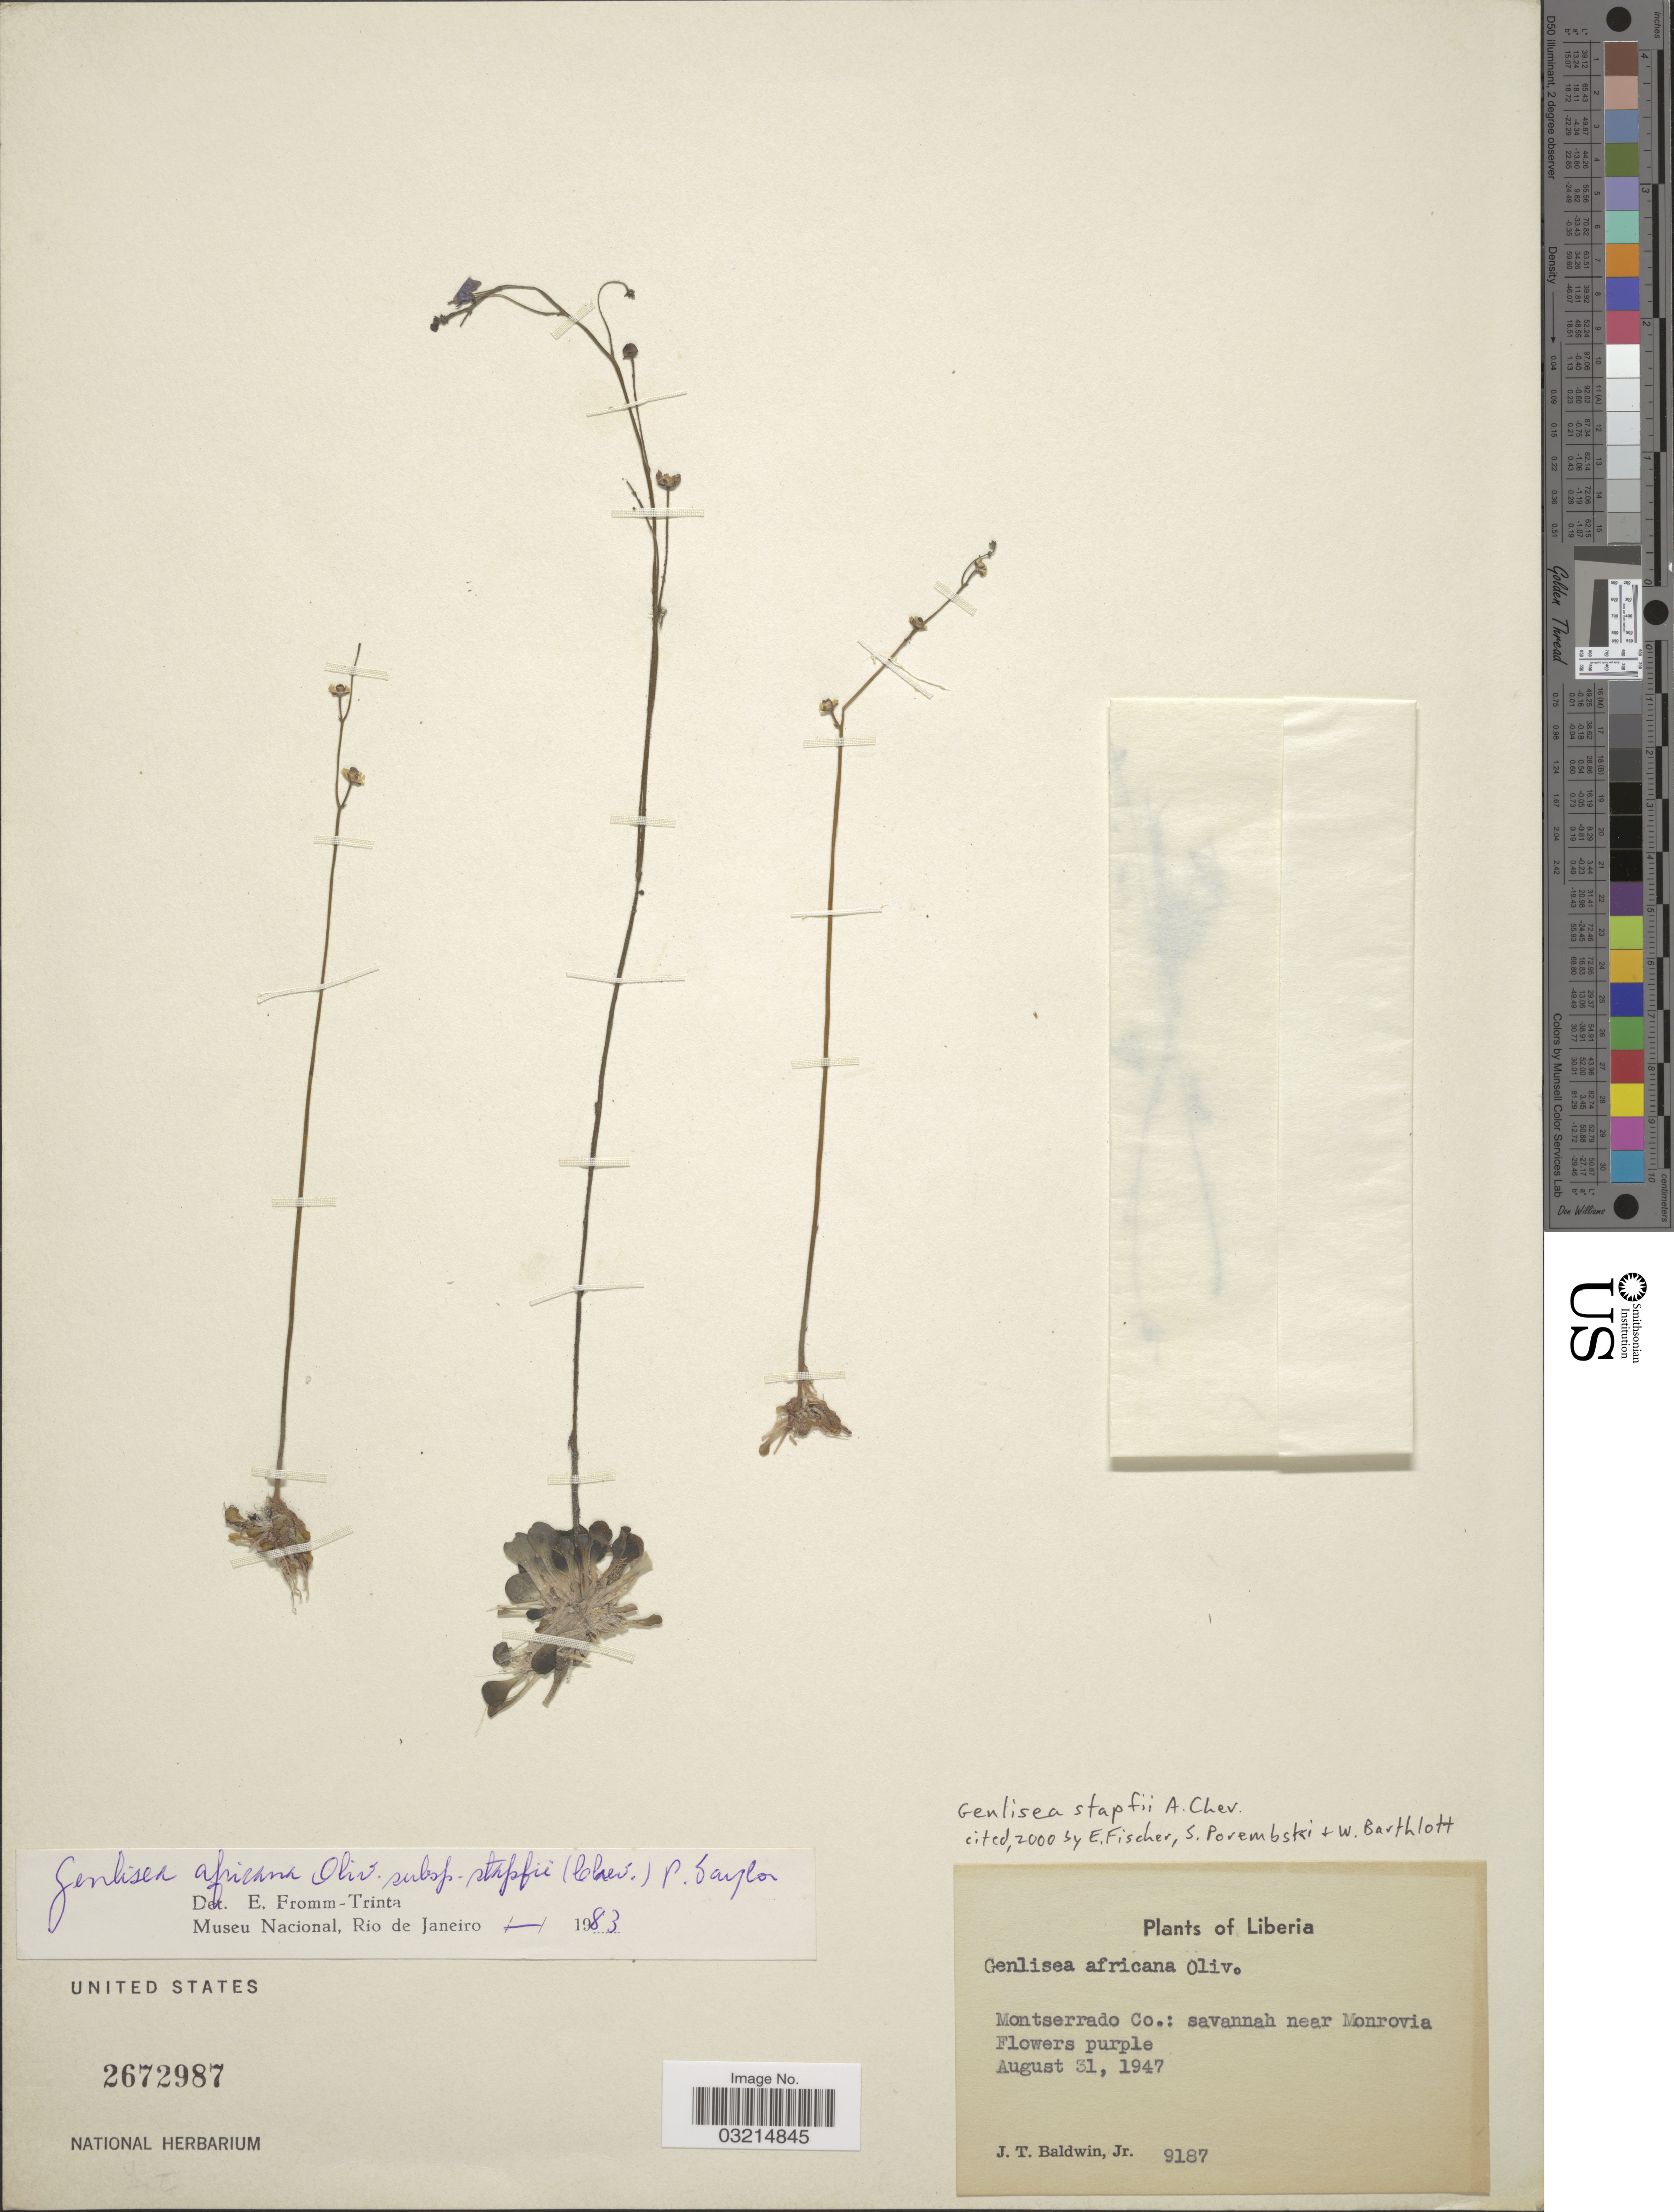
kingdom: Plantae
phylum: Tracheophyta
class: Magnoliopsida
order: Lamiales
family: Lentibulariaceae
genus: Genlisea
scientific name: Genlisea stapfii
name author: A. Chev.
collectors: J. T. Baldwin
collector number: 9187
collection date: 1947-08-31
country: Liberia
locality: Montserrado Co.: savannah near Monrovia.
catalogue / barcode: US 2672987